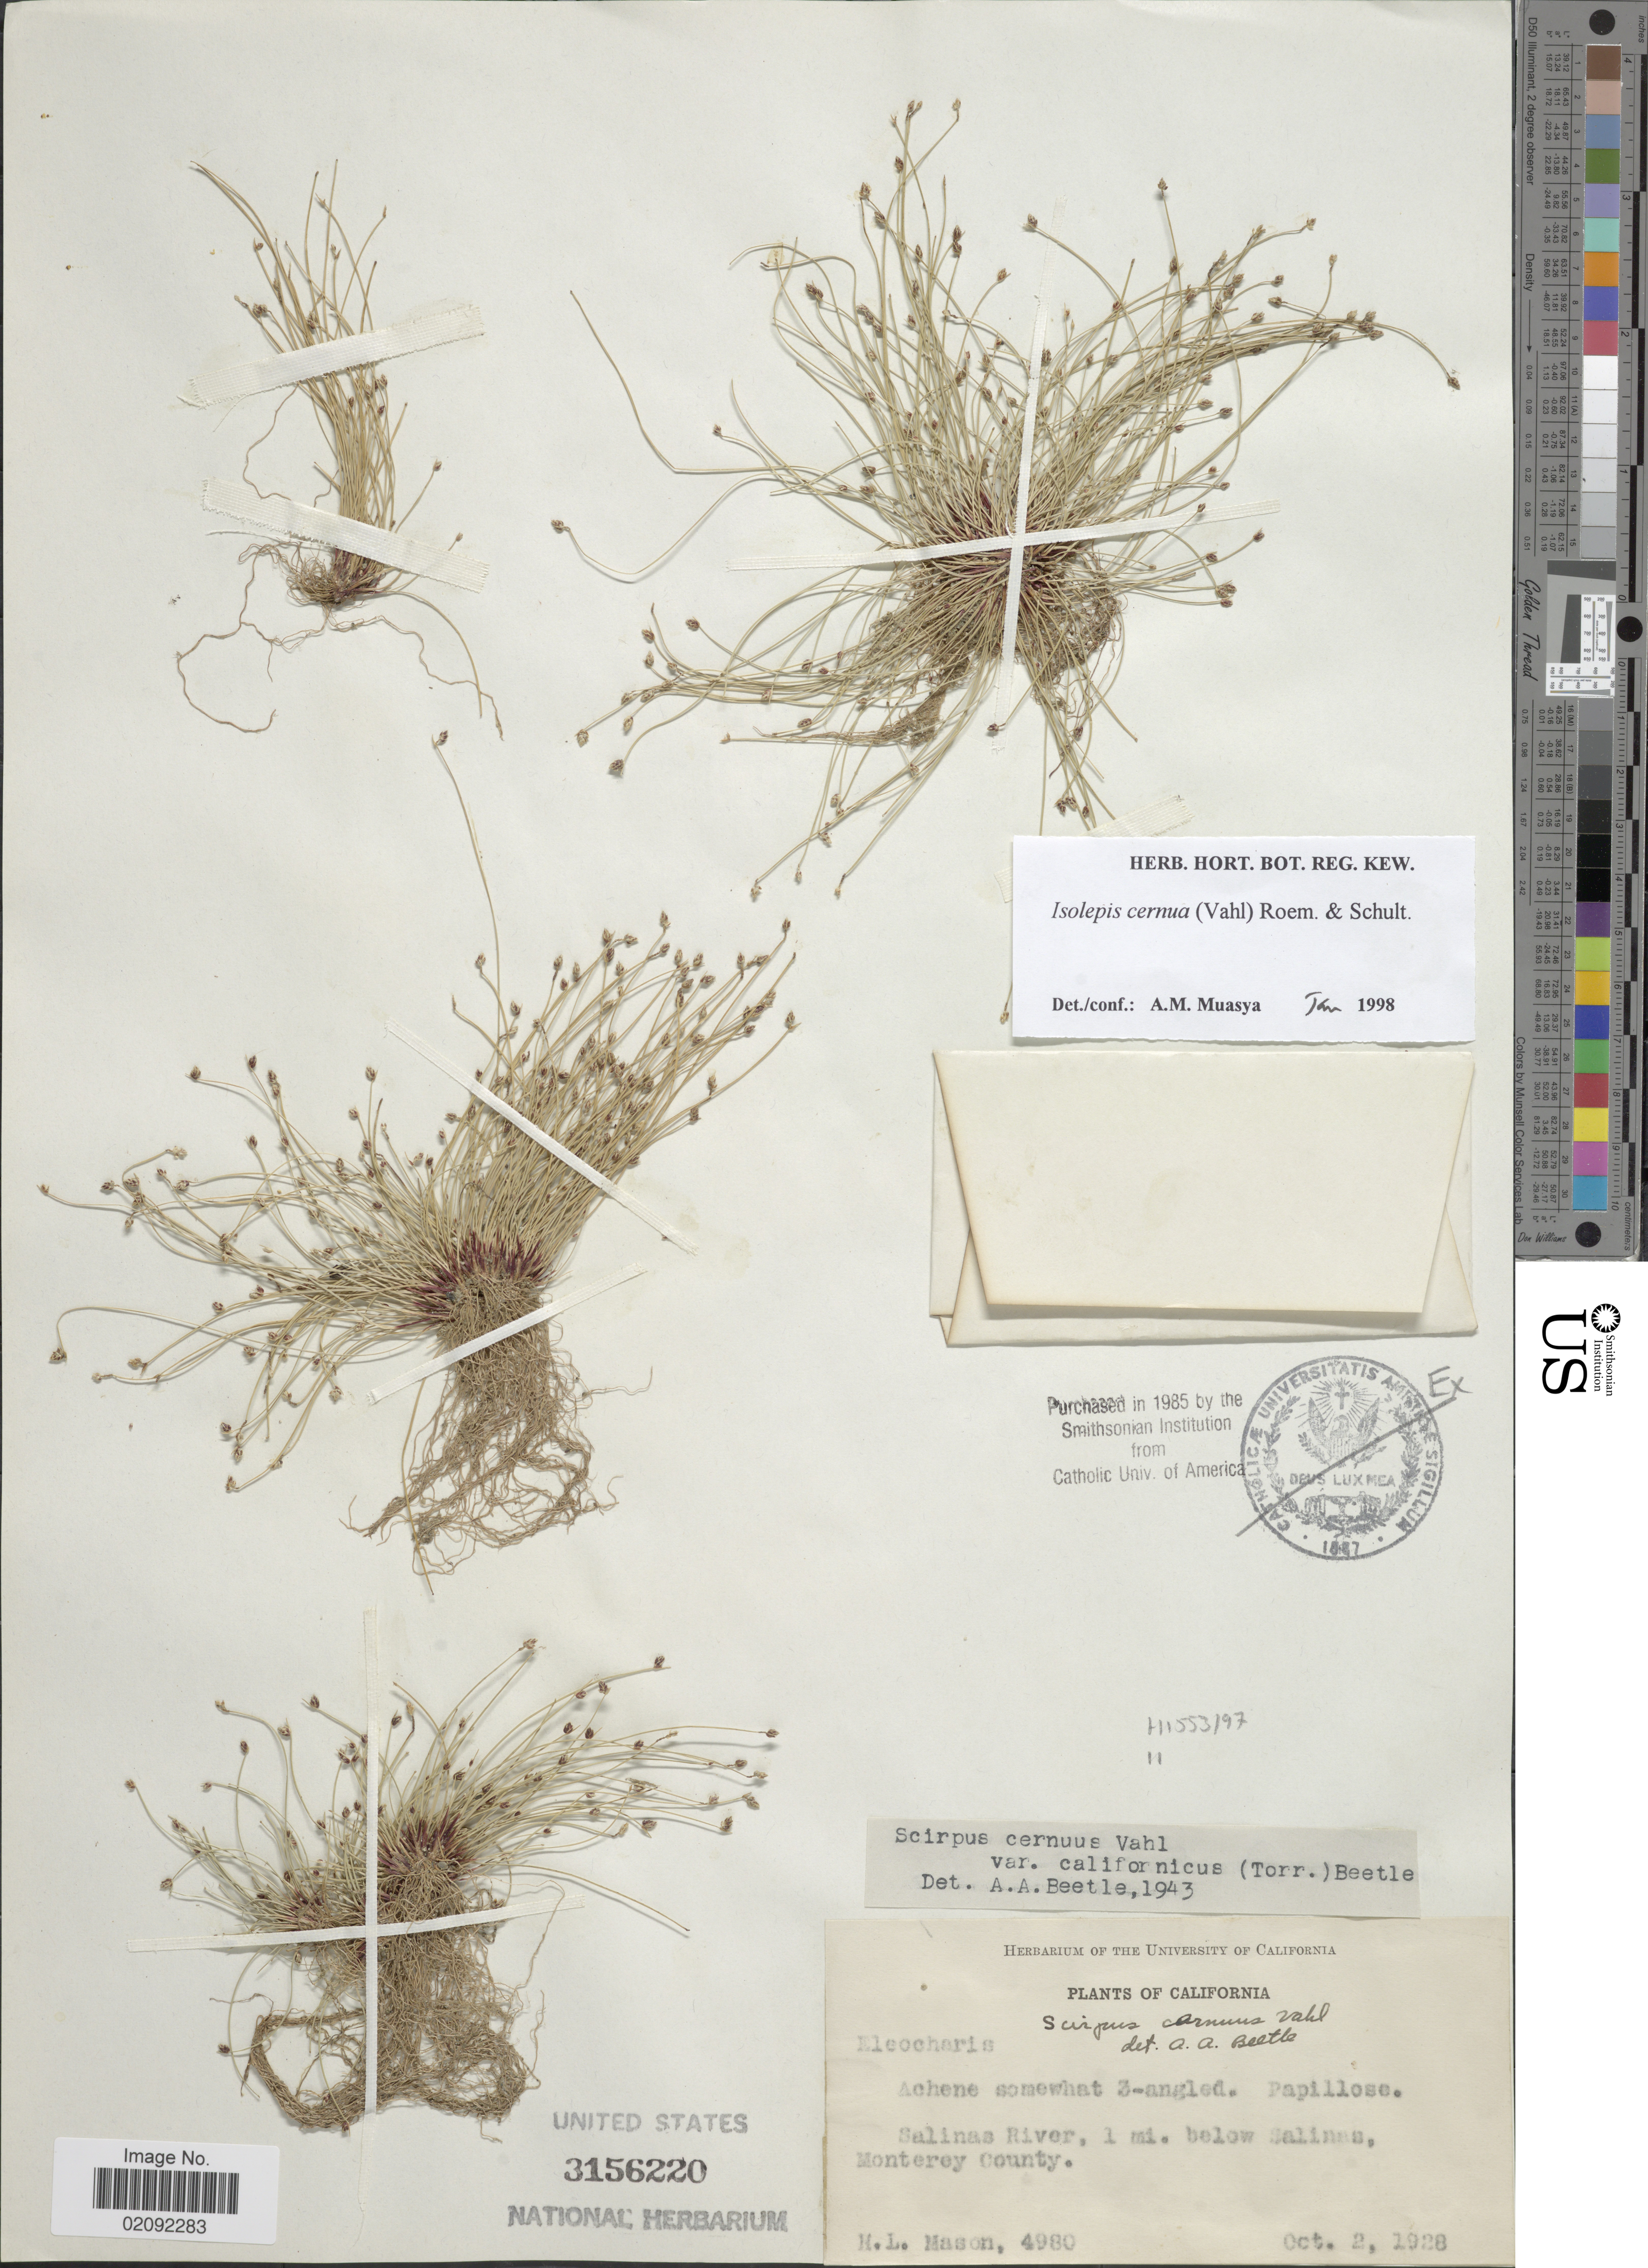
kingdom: Plantae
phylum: Tracheophyta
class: Liliopsida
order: Poales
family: Cyperaceae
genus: Isolepis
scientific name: Isolepis cernua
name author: (Vahl) Roem. & Schult.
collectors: H. L. Mason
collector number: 4980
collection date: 1928-10-02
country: United States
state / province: California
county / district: Monterey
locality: Salinas River, 1 mi. below Salinas, Monterey County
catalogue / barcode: US 3156220